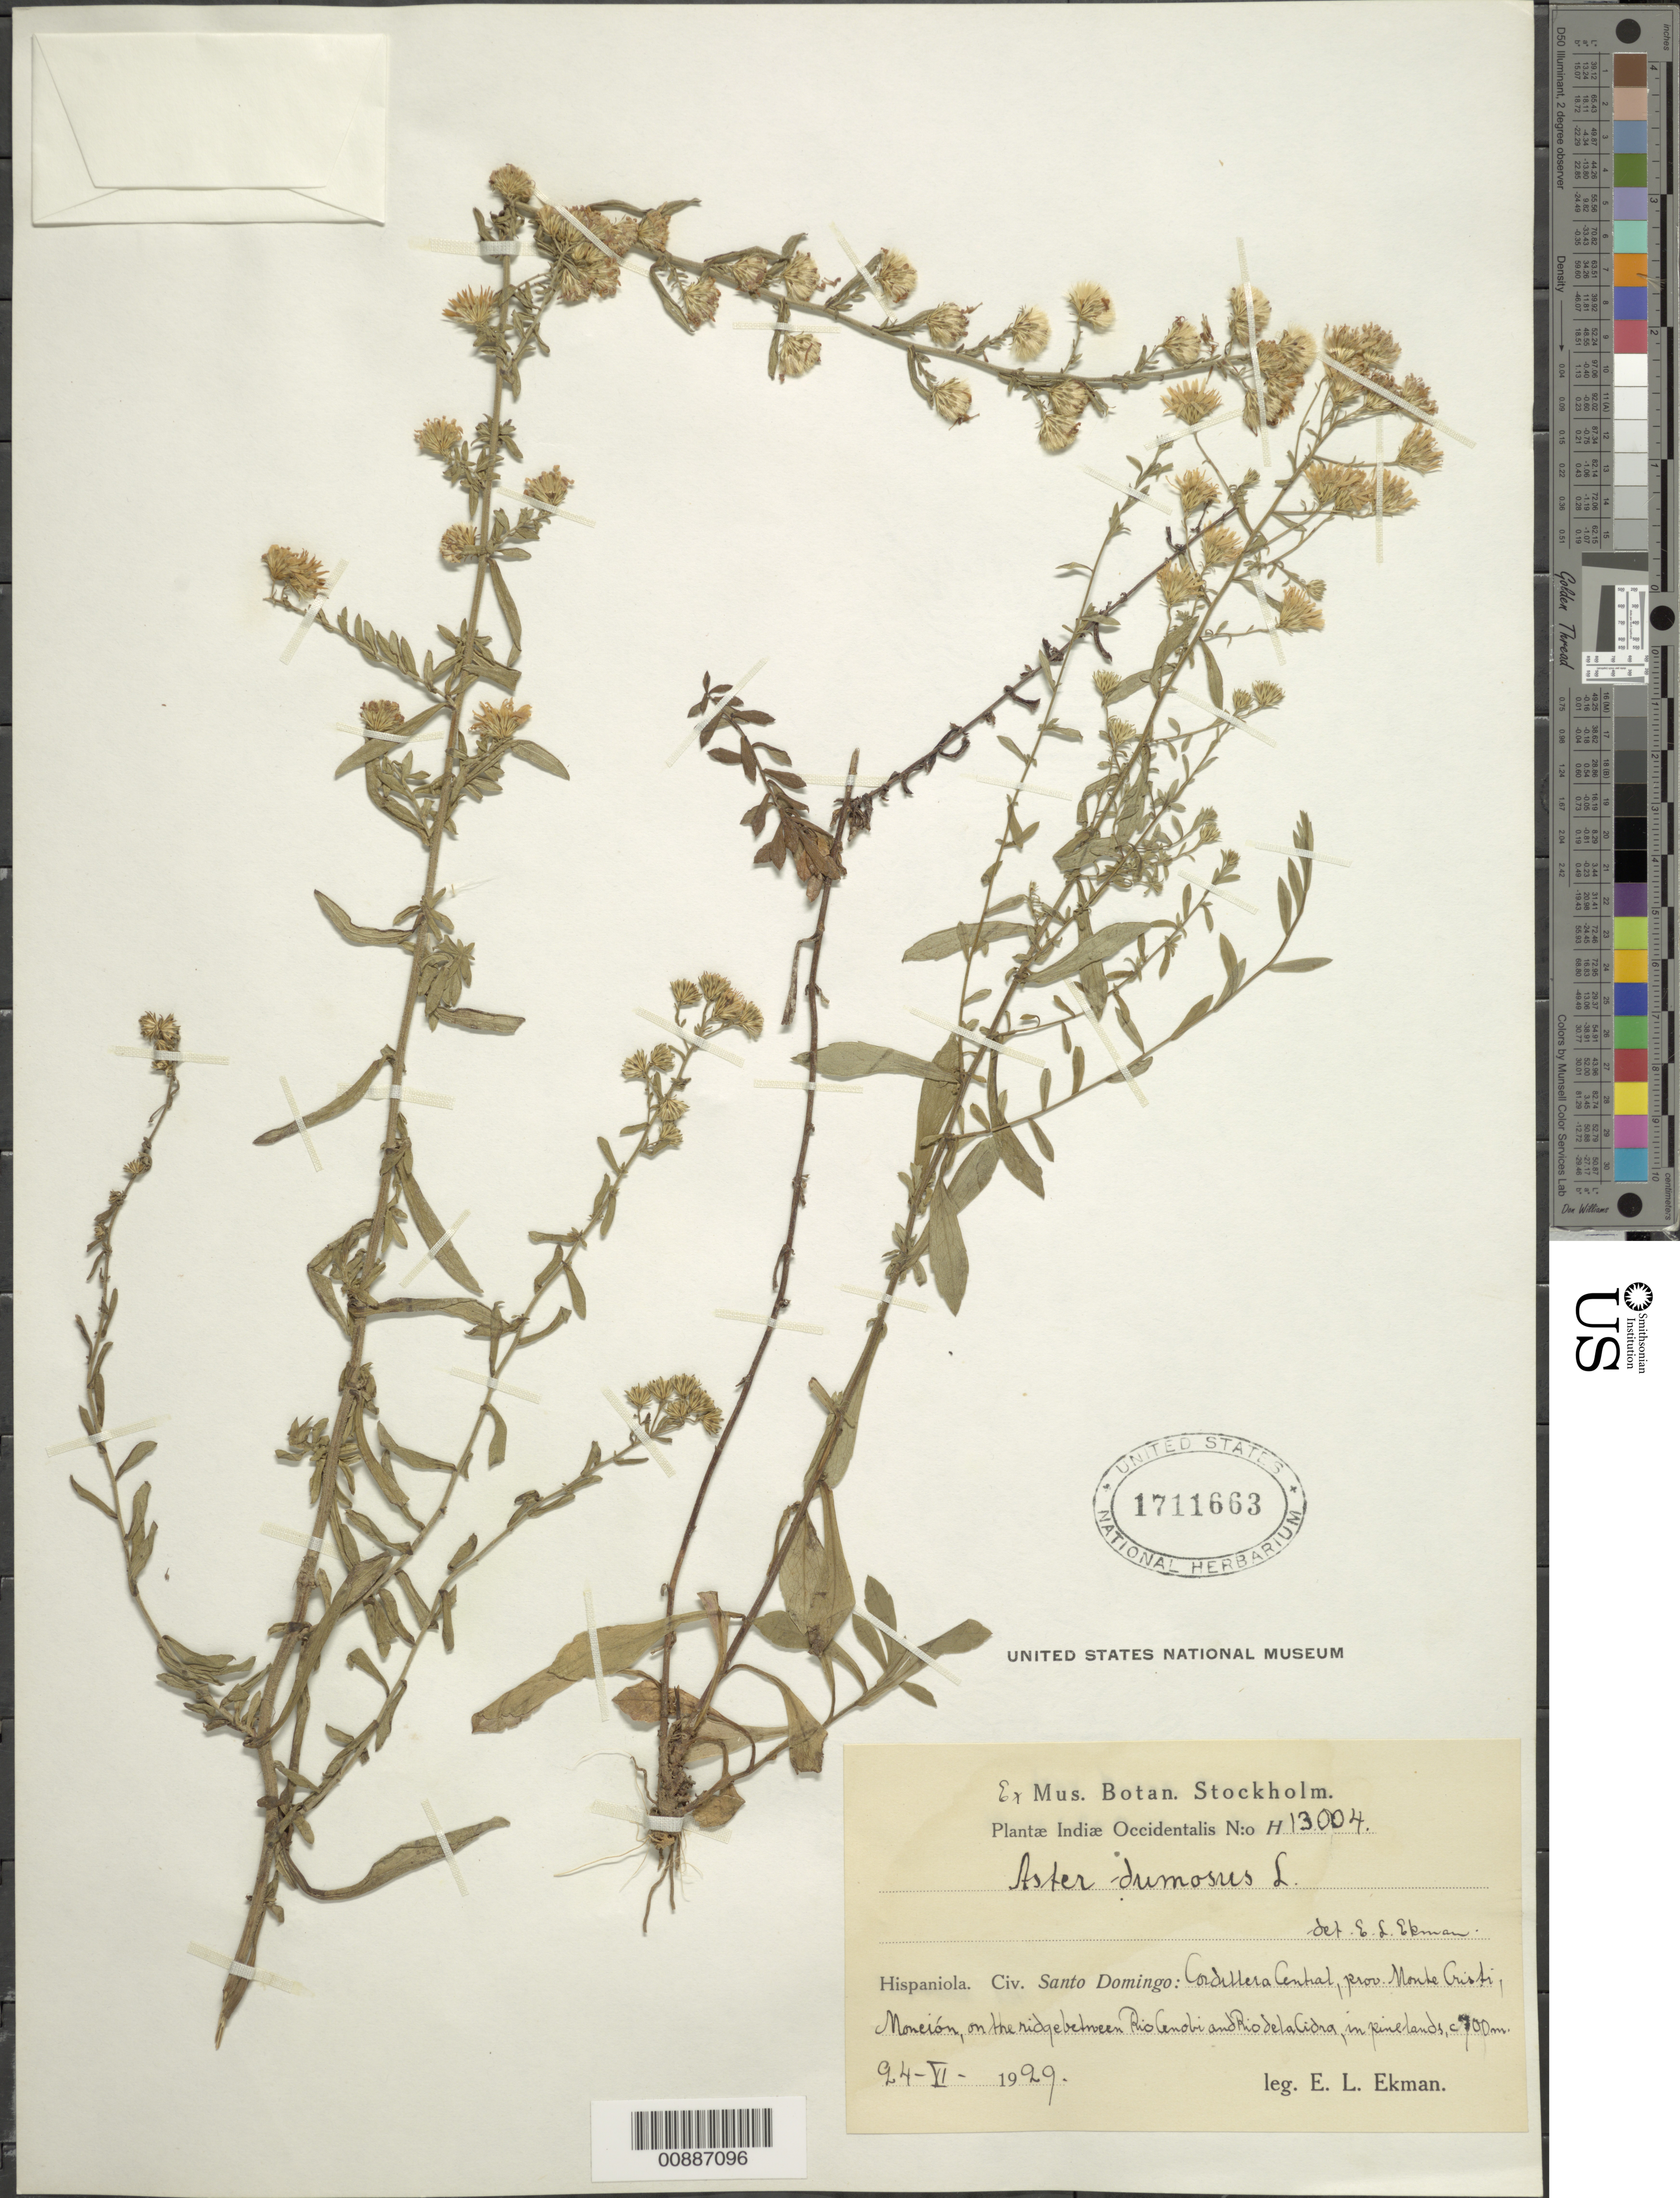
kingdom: Plantae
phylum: Tracheophyta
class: Magnoliopsida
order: Asterales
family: Asteraceae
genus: Symphyotrichum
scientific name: Symphyotrichum dumosum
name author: (L.) G.L. Nesom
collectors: E. L. Ekman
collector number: H 13004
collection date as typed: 24 Jun 1929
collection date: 1929-06-24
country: Dominican Republic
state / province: Monte Cristi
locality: Cordillera Central. Monción, on ridge between Rio Cenobi and Rio de la Cidra.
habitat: In pinelands, on ridge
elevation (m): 700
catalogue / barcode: US 1711663